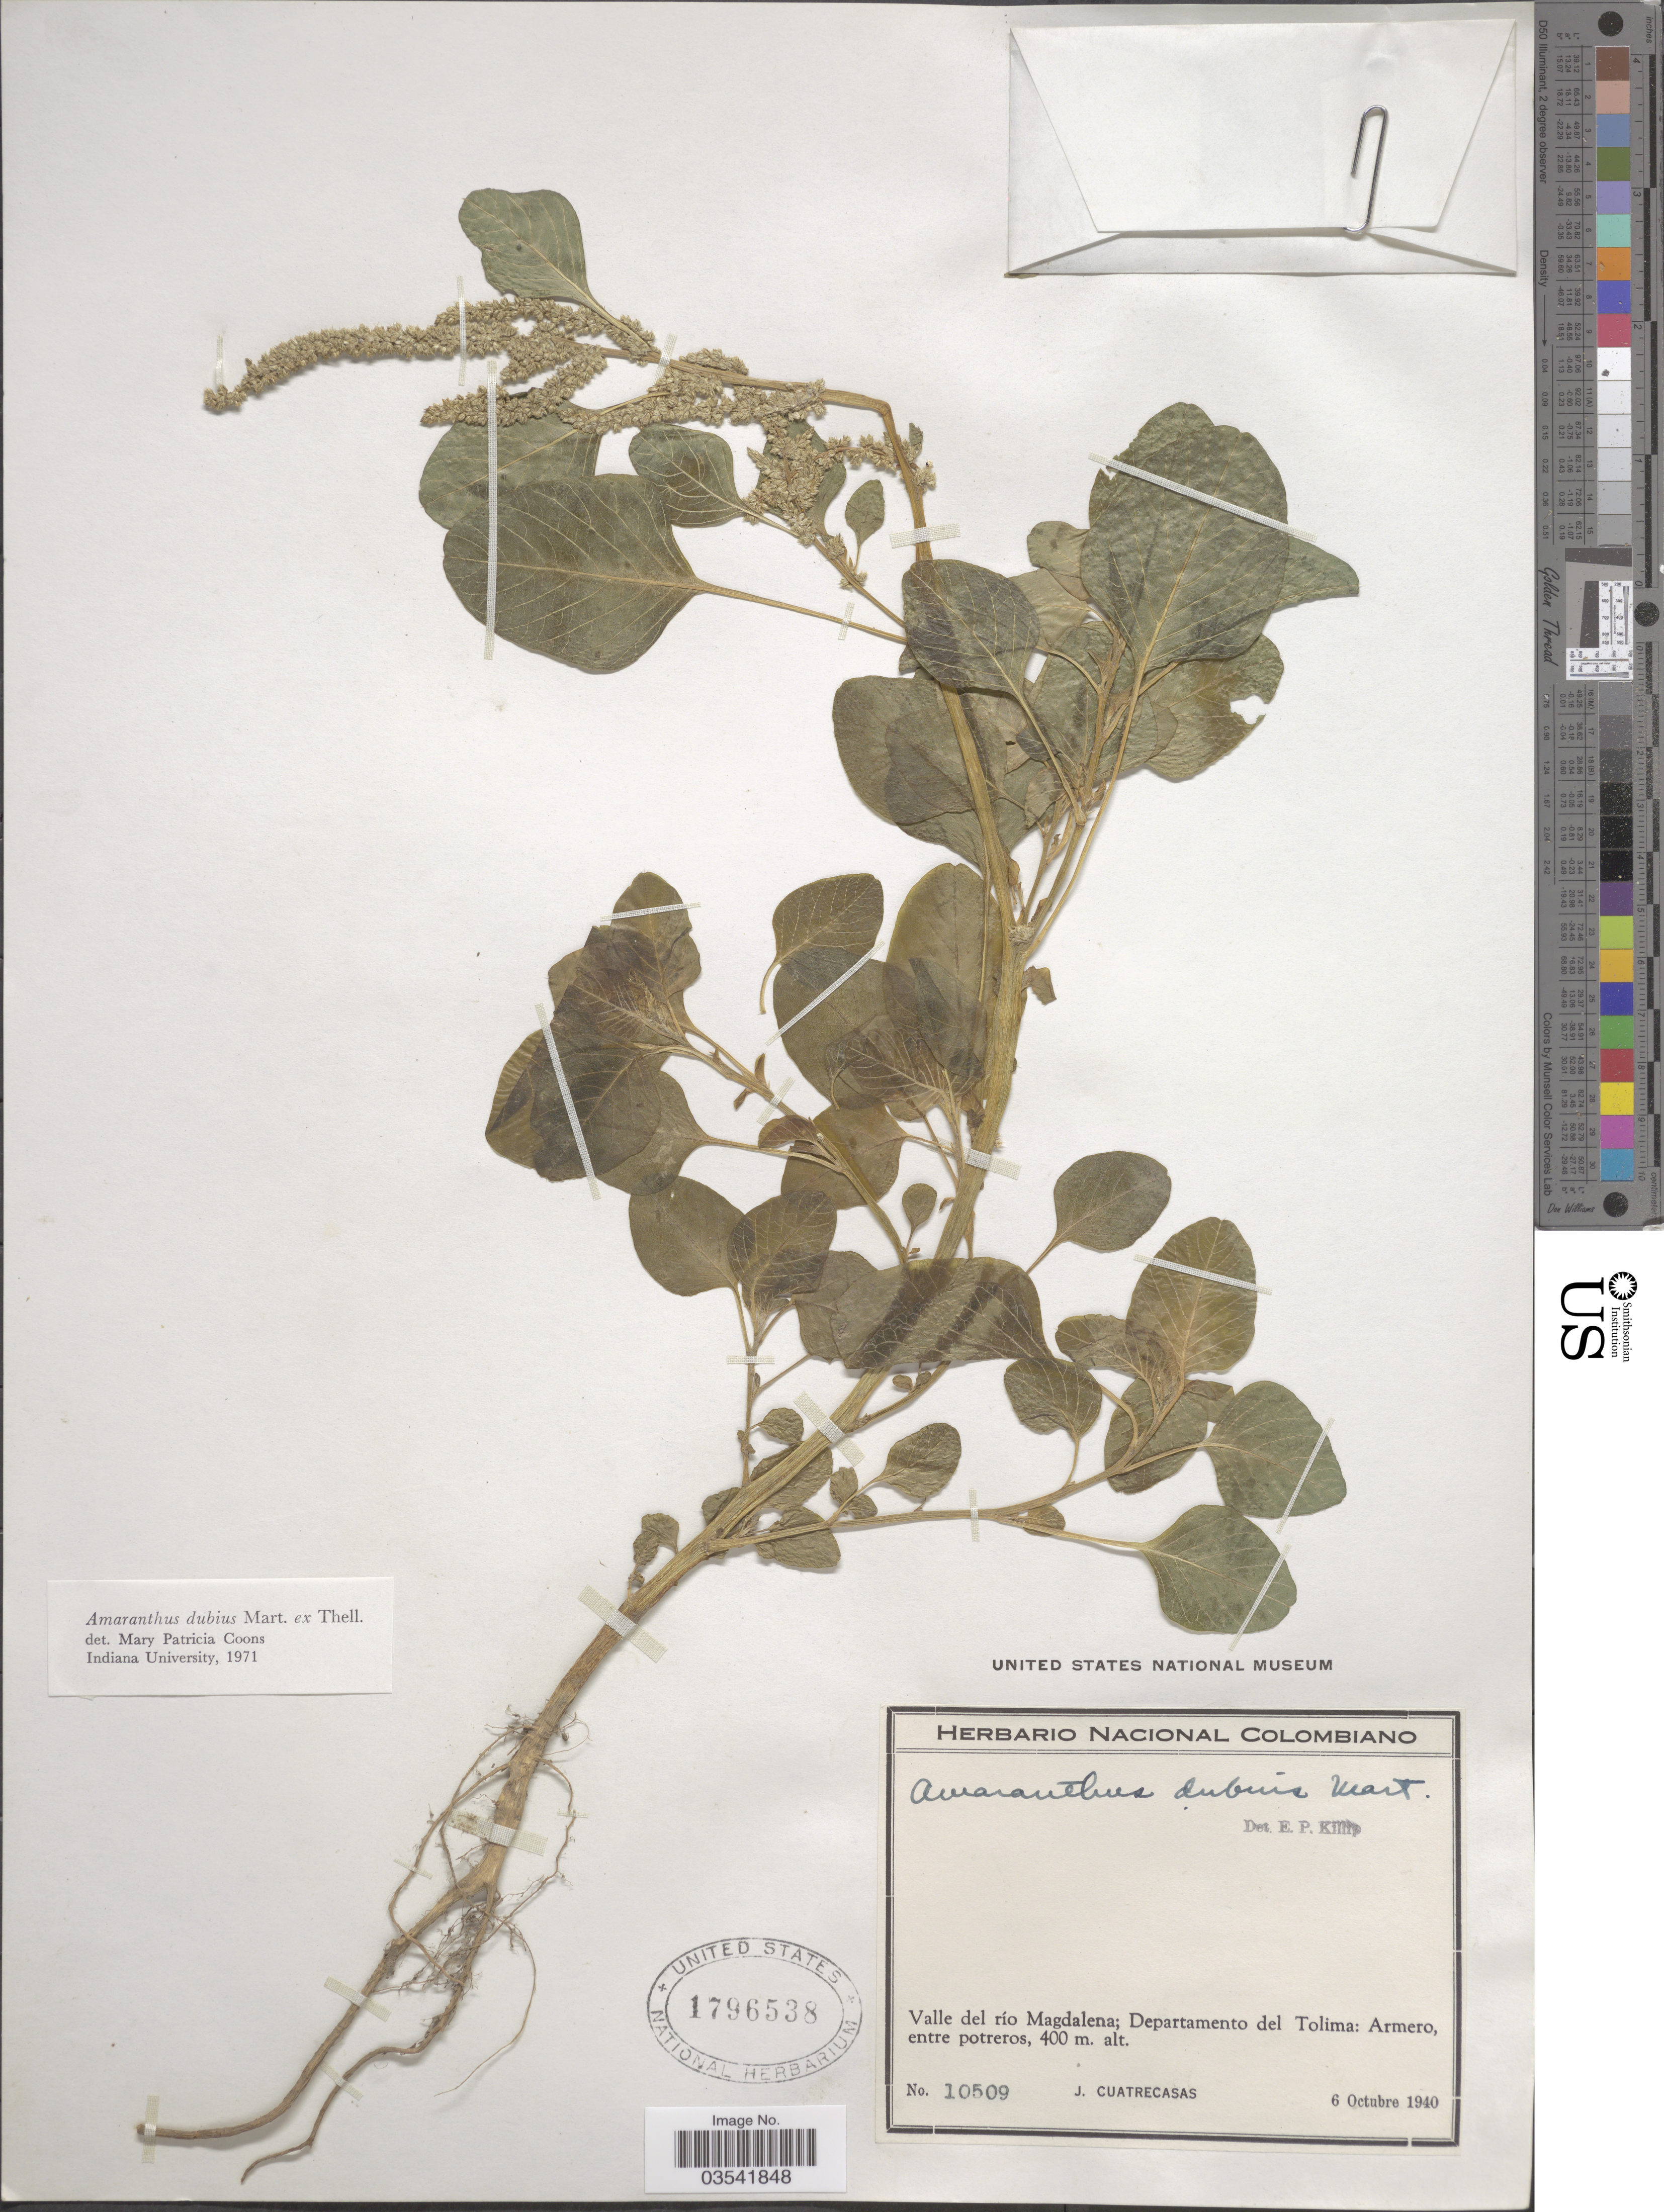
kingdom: Plantae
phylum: Tracheophyta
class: Magnoliopsida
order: Caryophyllales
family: Amaranthaceae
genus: Amaranthus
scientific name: Amaranthus dubius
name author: Mart. ex Thell.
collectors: J. Cuatrecasas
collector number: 10509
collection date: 1940-10-06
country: Colombia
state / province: Tolima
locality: Valle del río Magdalena; Departamento del Tolima: Armero.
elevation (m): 400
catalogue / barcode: US 1796538